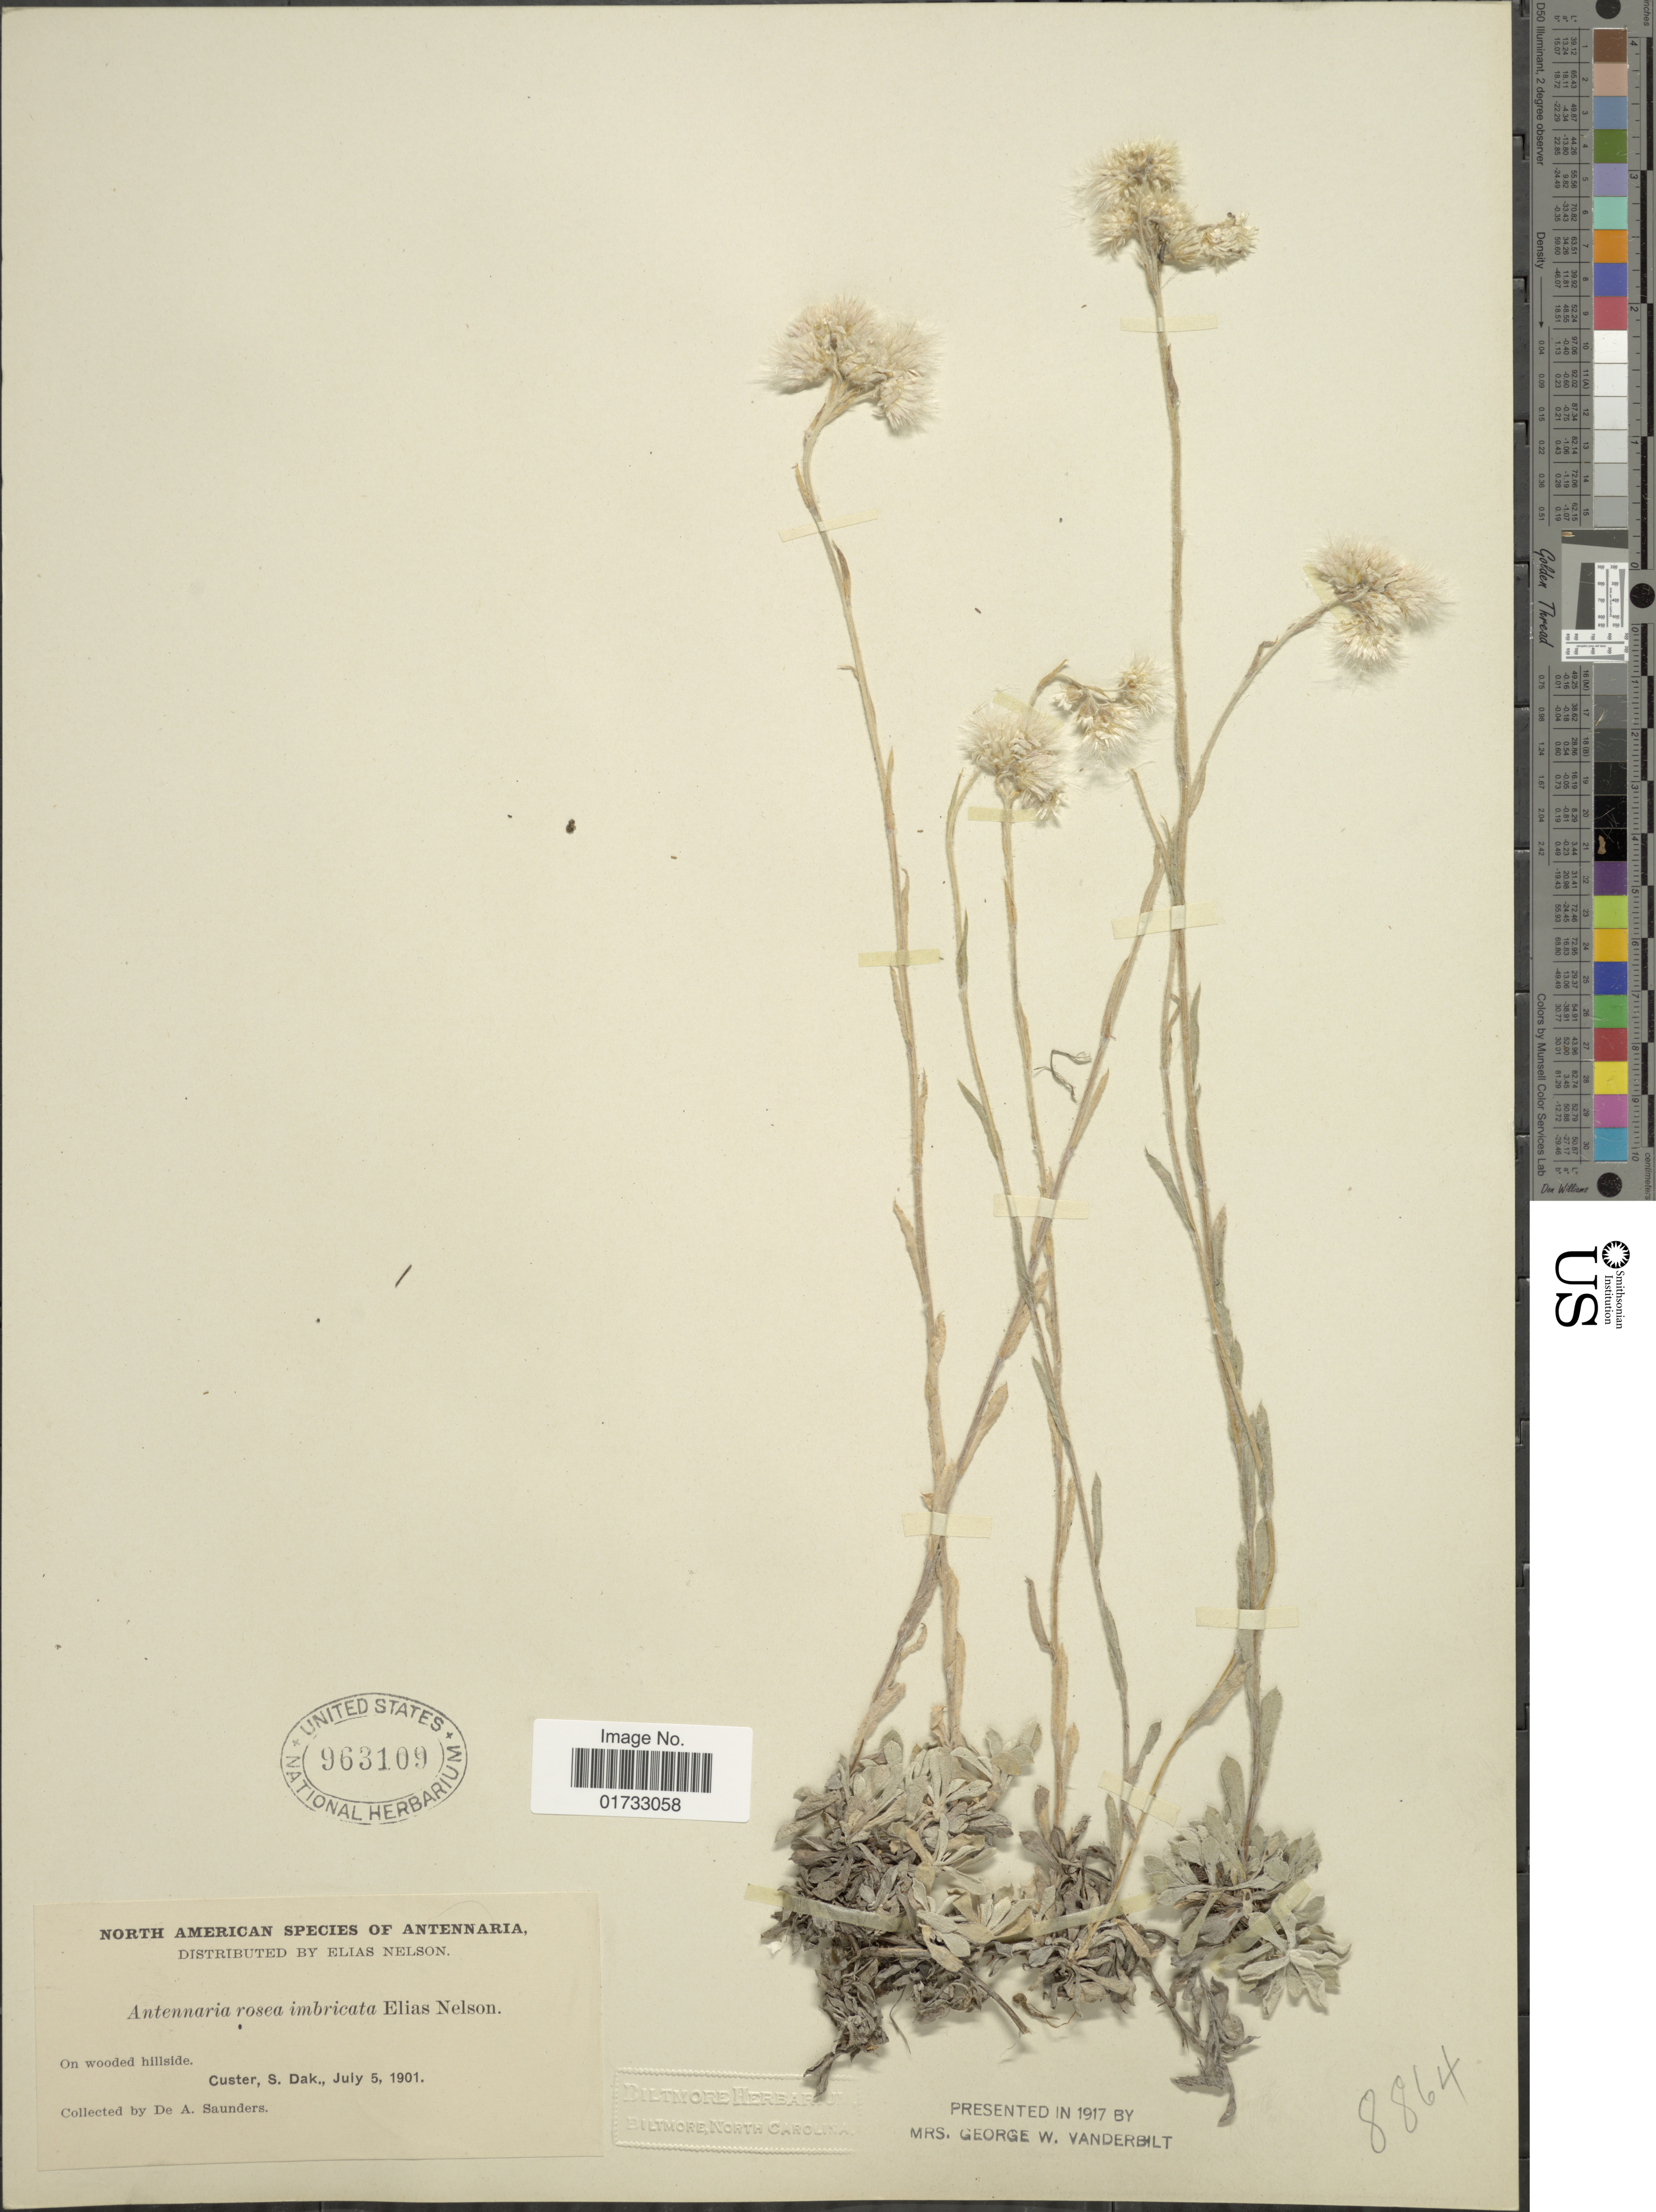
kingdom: Plantae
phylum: Tracheophyta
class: Magnoliopsida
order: Asterales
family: Asteraceae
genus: Antennaria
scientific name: Antennaria rosea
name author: Greene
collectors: D. A. Saunders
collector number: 8864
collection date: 1901-07-05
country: United States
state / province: South Dakota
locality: North American Species of Anrennaria, on wooded hillside, Custer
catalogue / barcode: US 963109